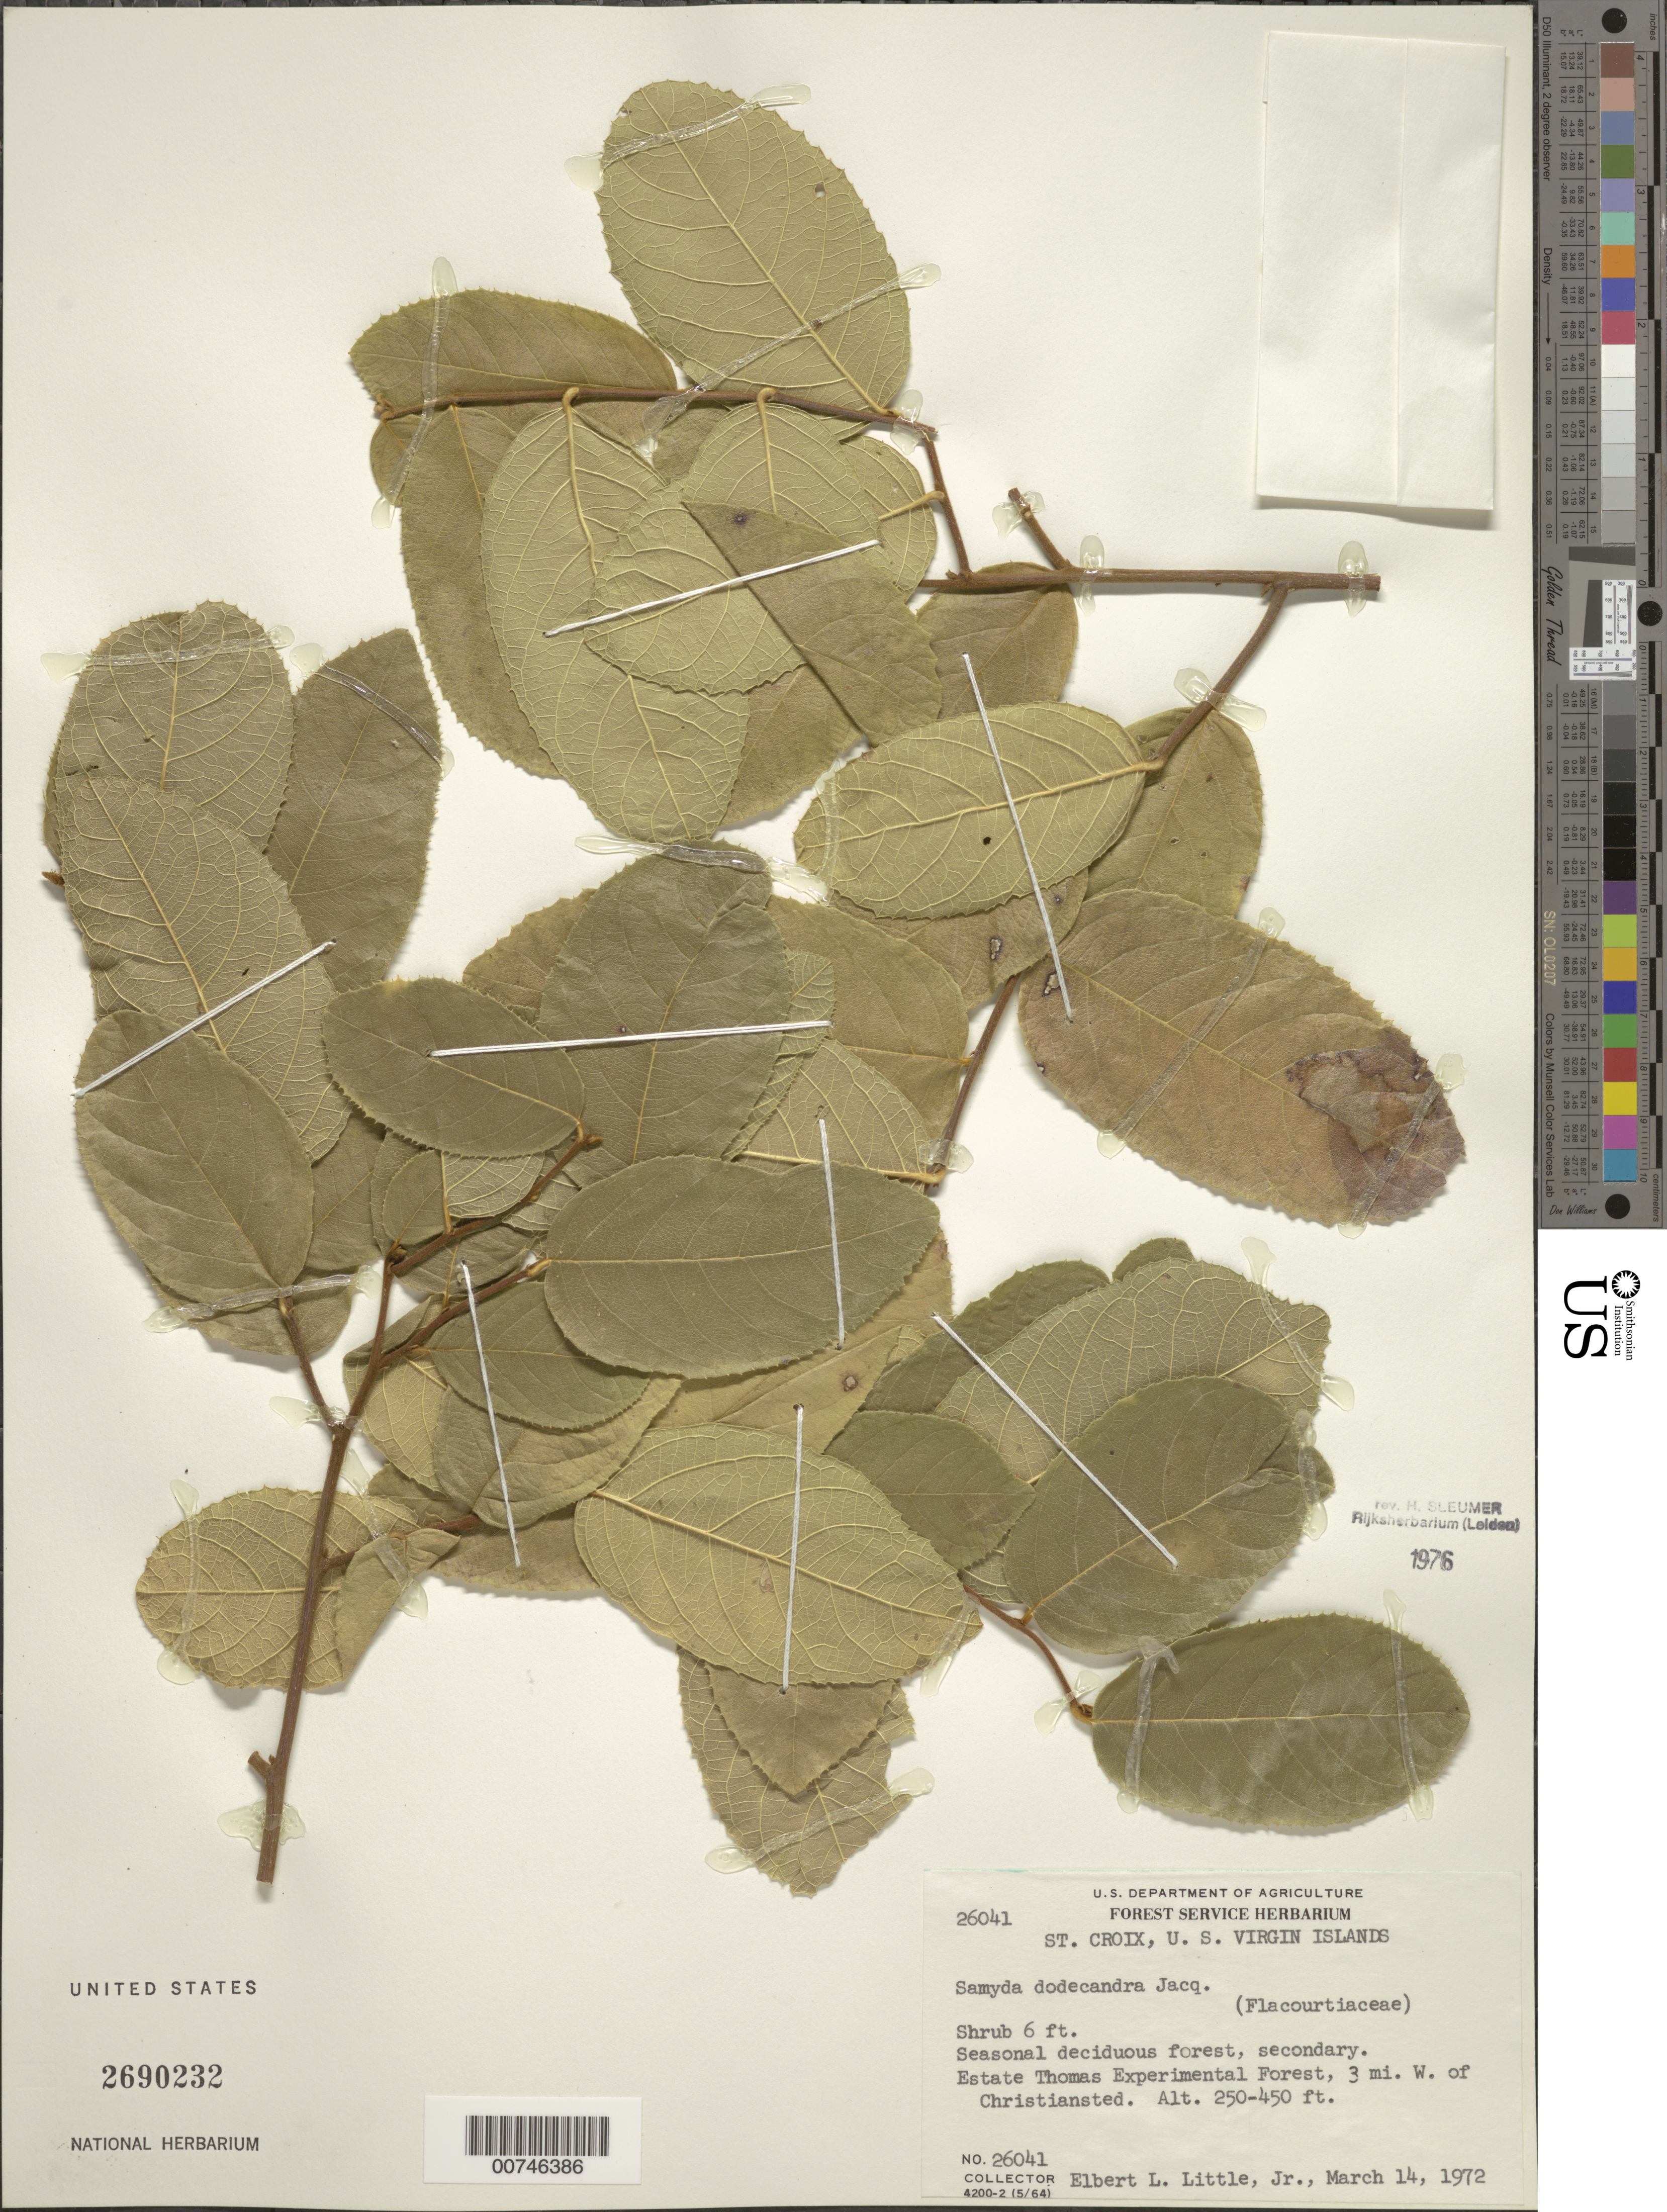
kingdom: Plantae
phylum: Tracheophyta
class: Magnoliopsida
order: Malpighiales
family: Salicaceae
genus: Casearia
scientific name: Casearia dodecandra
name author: (Jacq.) T. Samar. & M.H. Alford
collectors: E. L. Little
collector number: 26041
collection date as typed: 14 Mar 1972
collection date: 1972-03-14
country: U.S. Virgin Islands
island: St. Croix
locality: Estate Thomas Experimental Forest, 3 mi. W of Christiansted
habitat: Seasonal deciduous forest, secondary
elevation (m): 76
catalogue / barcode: US 2690232